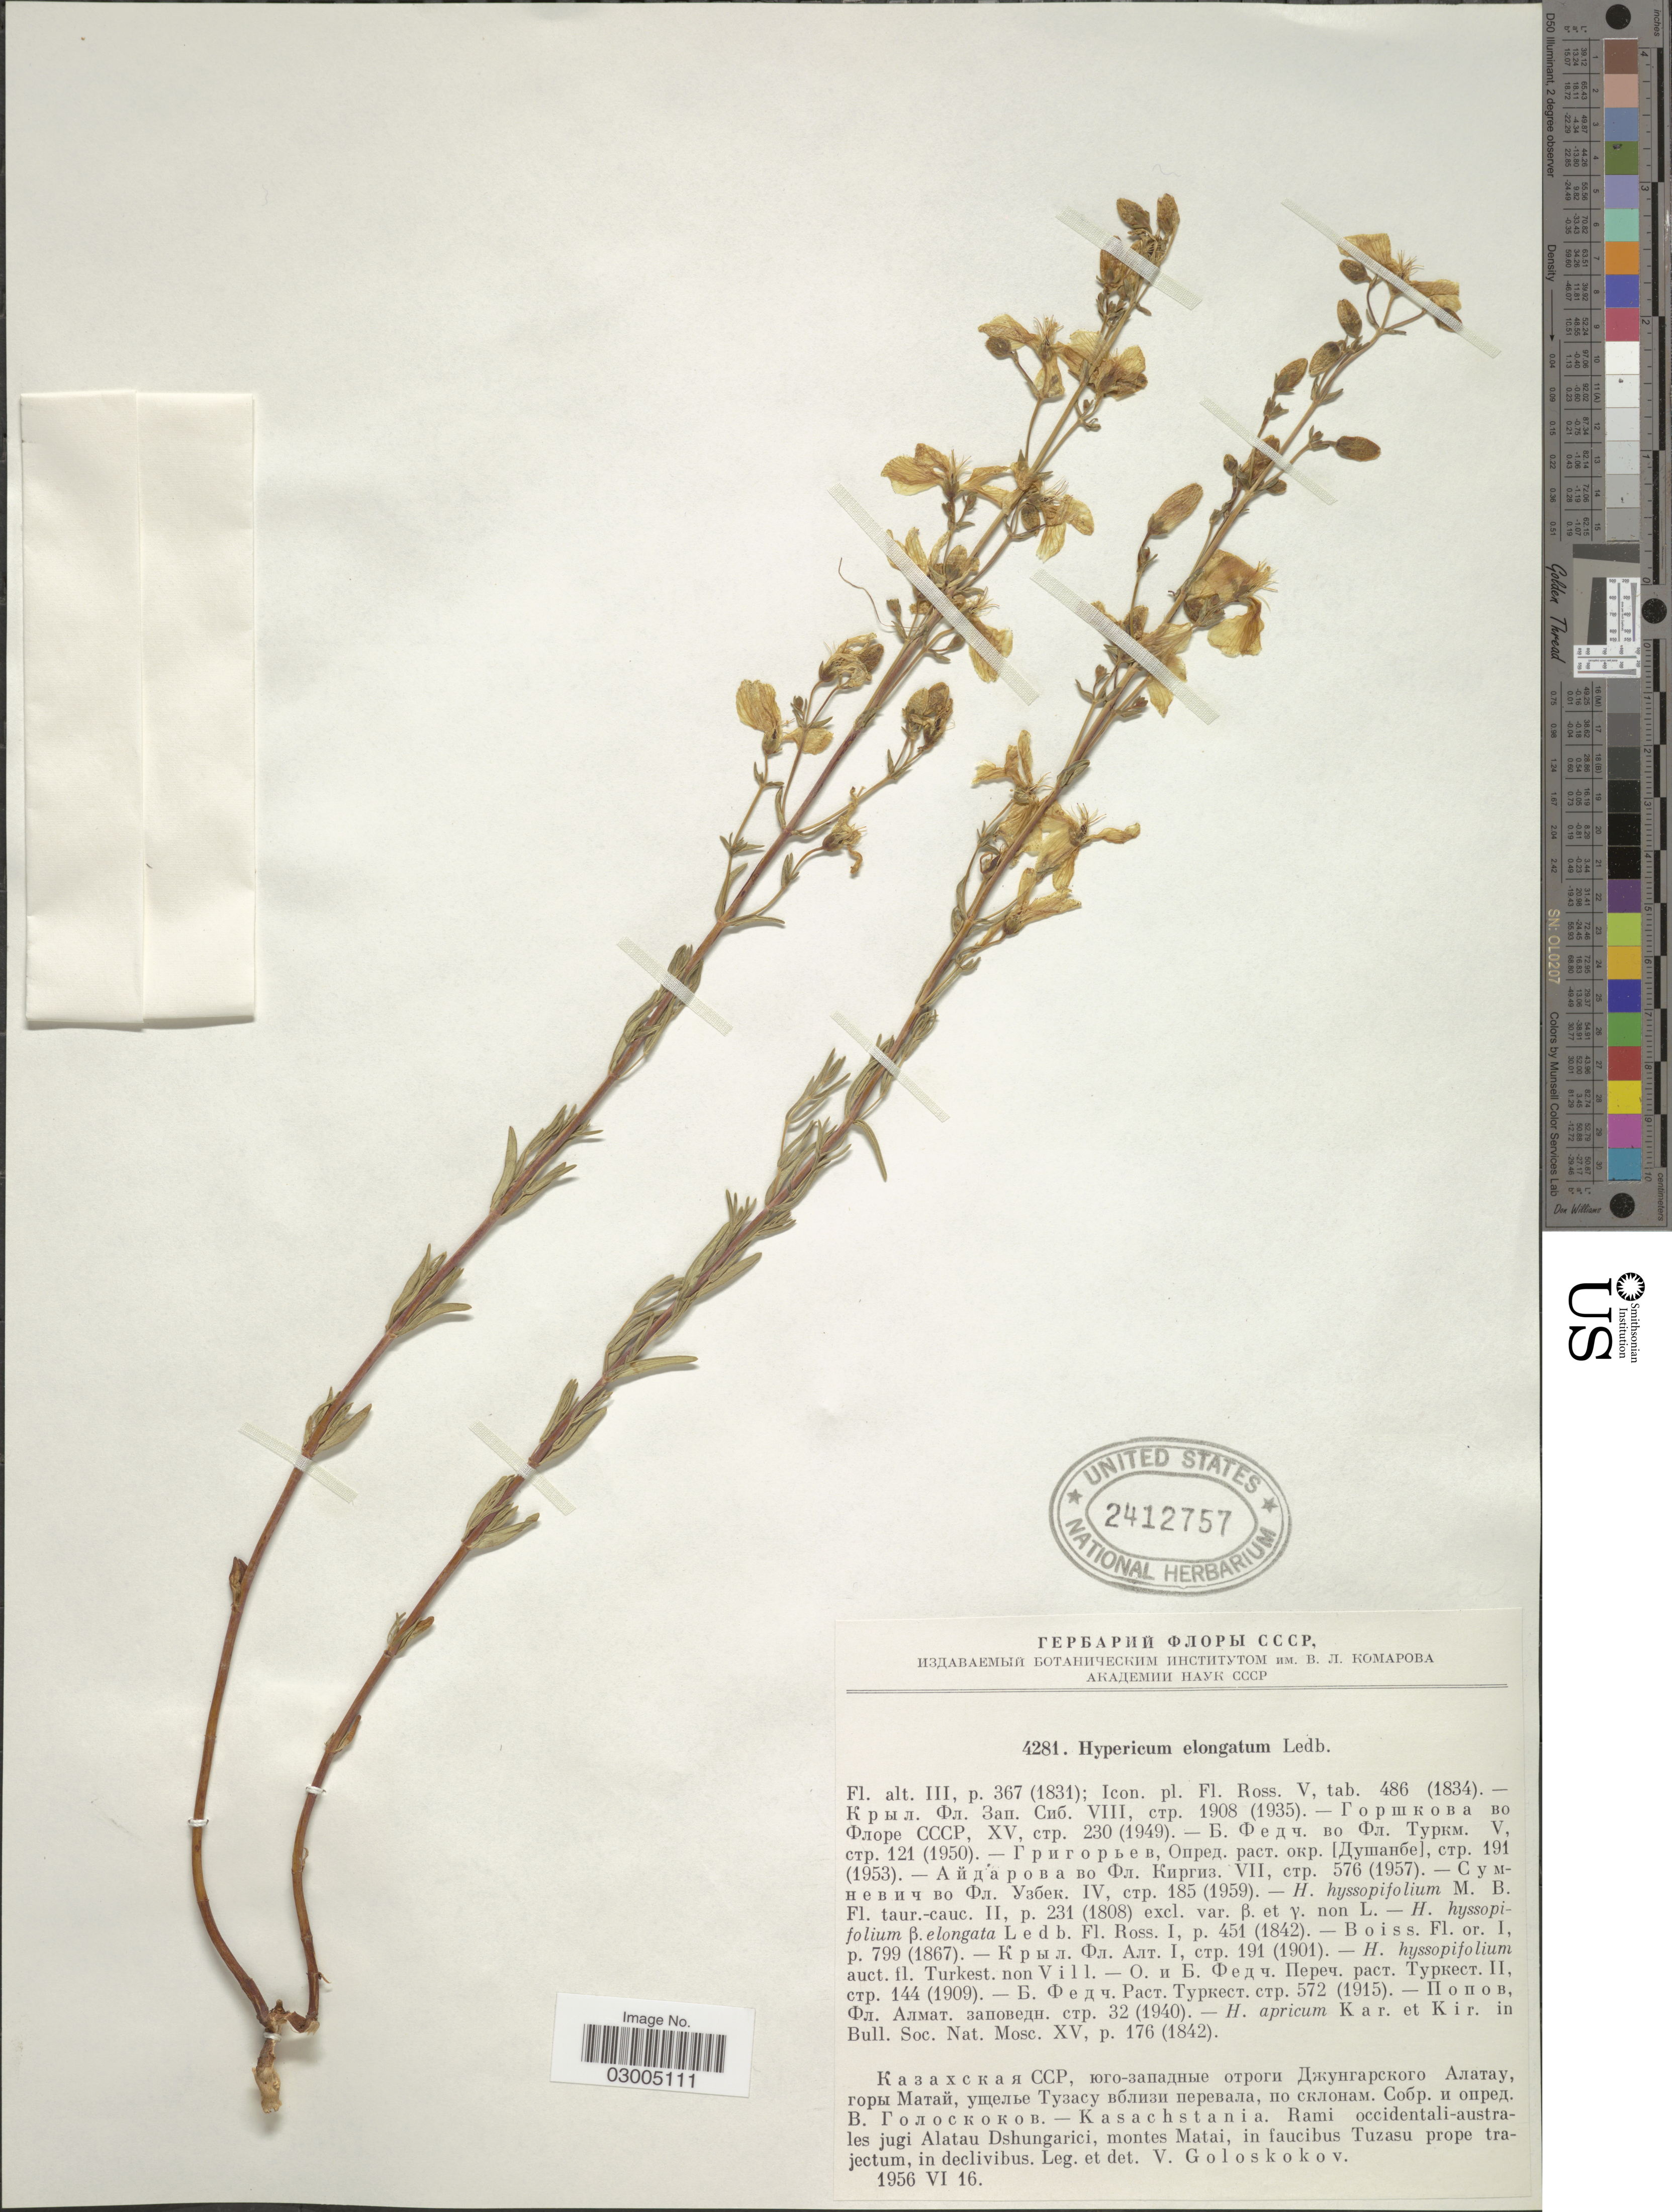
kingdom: Plantae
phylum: Tracheophyta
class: Magnoliopsida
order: Malpighiales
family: Hypericaceae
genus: Hypericum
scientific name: Hypericum elongatum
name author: Ledeb. ex Rchb.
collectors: V. P. Goloskokov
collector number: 4281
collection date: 1956-06-16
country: Kazakhstan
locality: Kasachstania. Rami occidentali-australes jugi Alatau Dshungarici, montes Matai, in faucibus Tuxasu prope trajectum, in declivibus.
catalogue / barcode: US 2412757